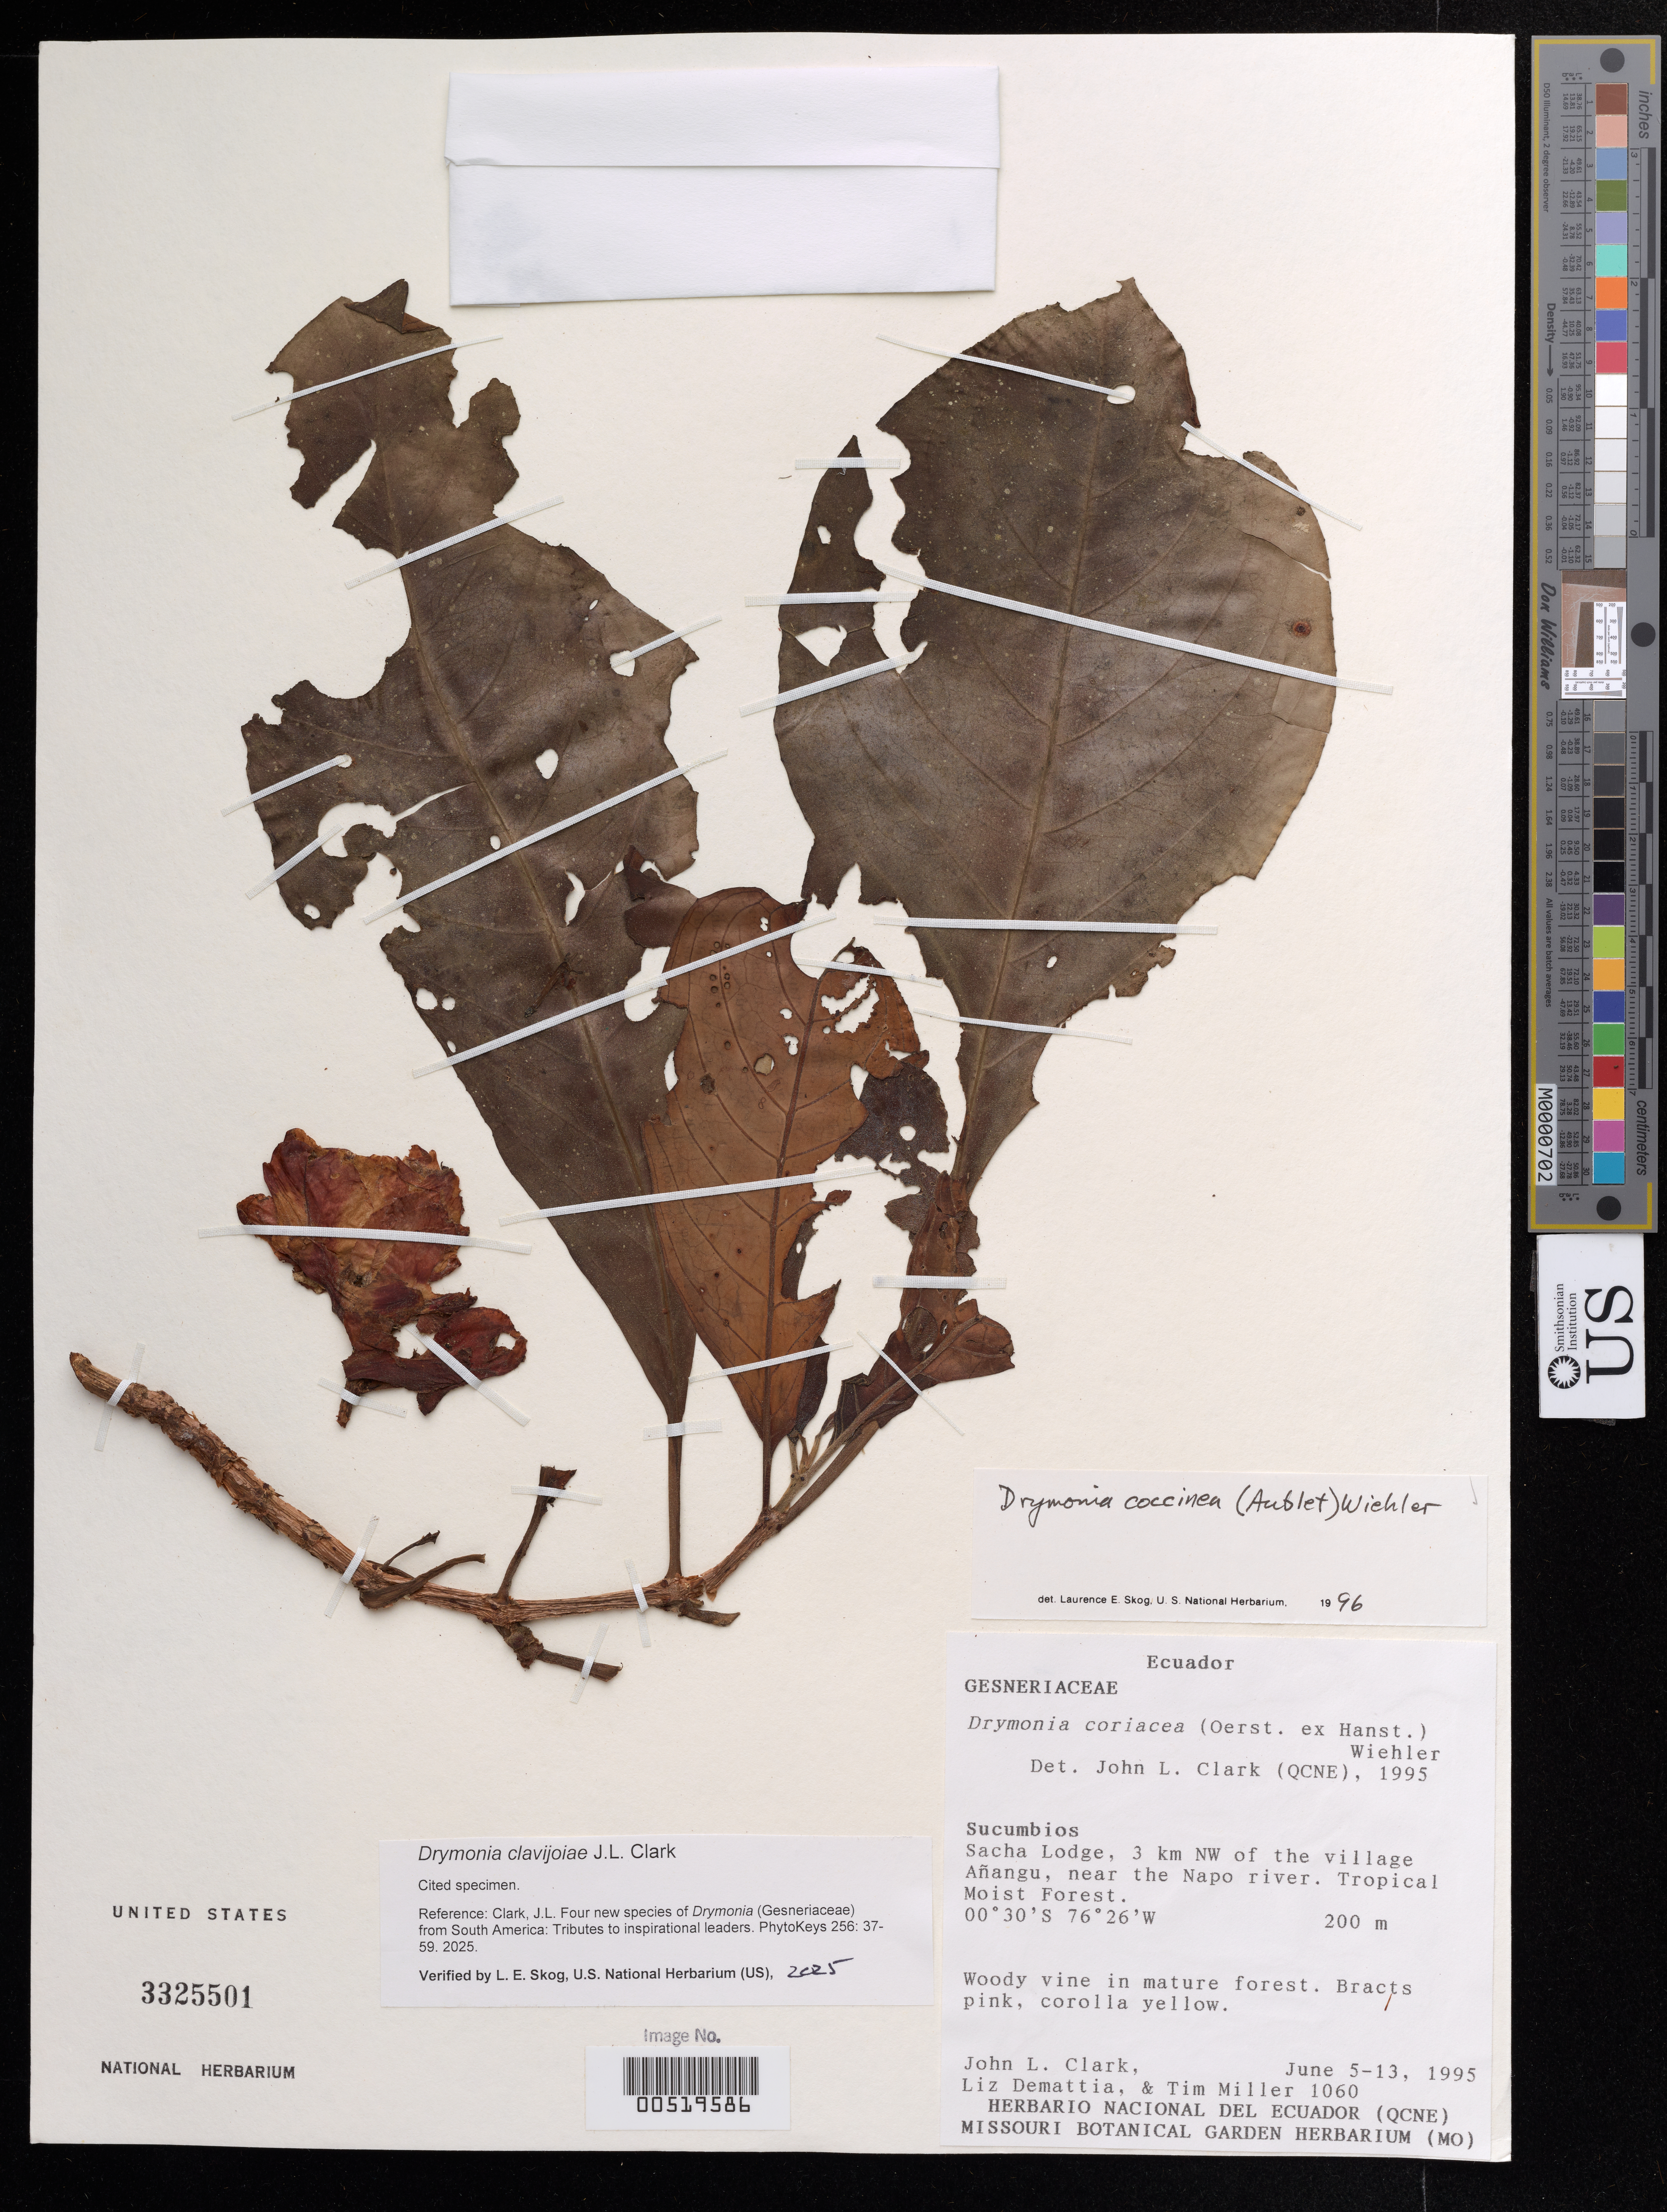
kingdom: Plantae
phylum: Tracheophyta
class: Magnoliopsida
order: Lamiales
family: Gesneriaceae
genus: Drymonia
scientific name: Drymonia clavijoiae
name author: J.L. Clark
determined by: Skog, Laurence E.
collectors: J. L. Clark, L. Demattia & T. Miller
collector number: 1060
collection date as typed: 5-13 Jun 1995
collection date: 1995-06-05/1995-06-13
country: Ecuador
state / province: Sucumbíos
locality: Sacha Lodge, 3 km NW of the village Añangu, near the Napo River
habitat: Tropical moist forest; in mature forest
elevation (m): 200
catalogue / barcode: US 3325501